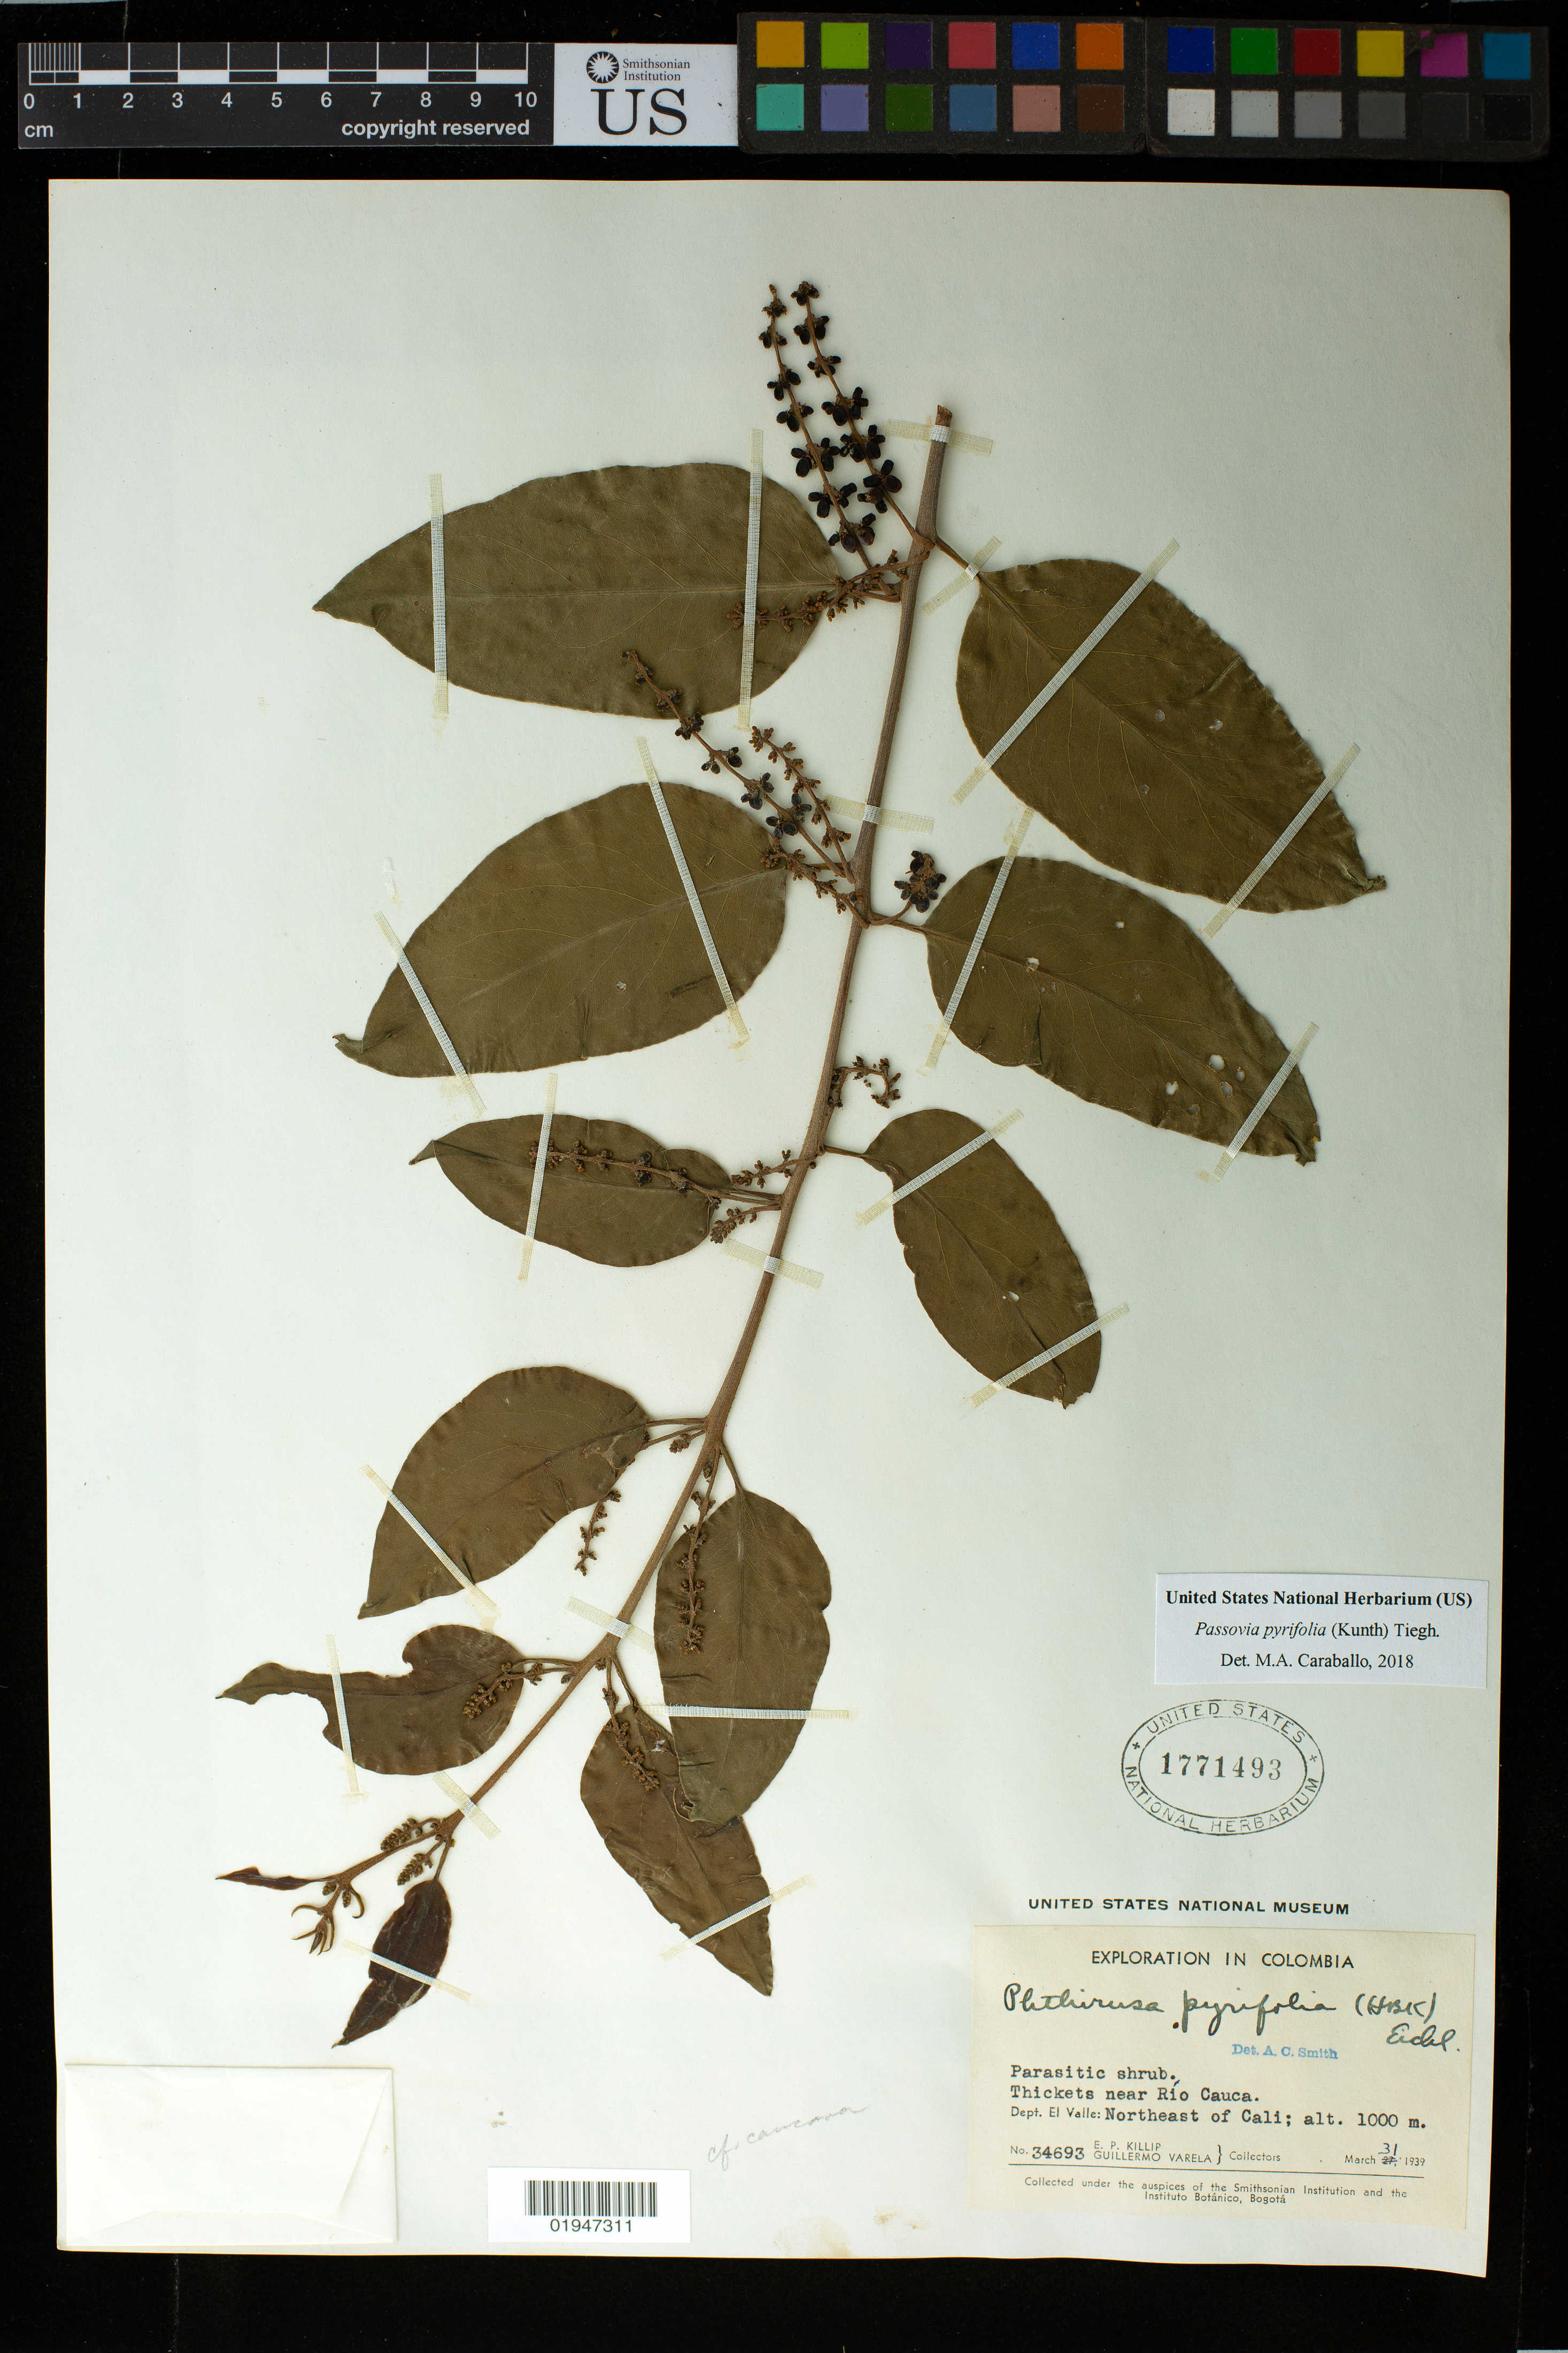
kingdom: Plantae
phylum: Tracheophyta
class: Magnoliopsida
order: Santalales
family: Loranthaceae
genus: Passovia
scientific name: Passovia pyrifolia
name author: (Kunth) Tiegh.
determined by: Caraballo-Ortiz, Marcos A., (MISS), University of Mississippi (UNITED STATES)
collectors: E. P. Killip & V. Guillermo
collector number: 34693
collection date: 1939-03-31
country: Colombia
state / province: Valle del Cauca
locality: Northeast of Cali; near Río Cauca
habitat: Thickets near rio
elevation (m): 1000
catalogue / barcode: US 1771493